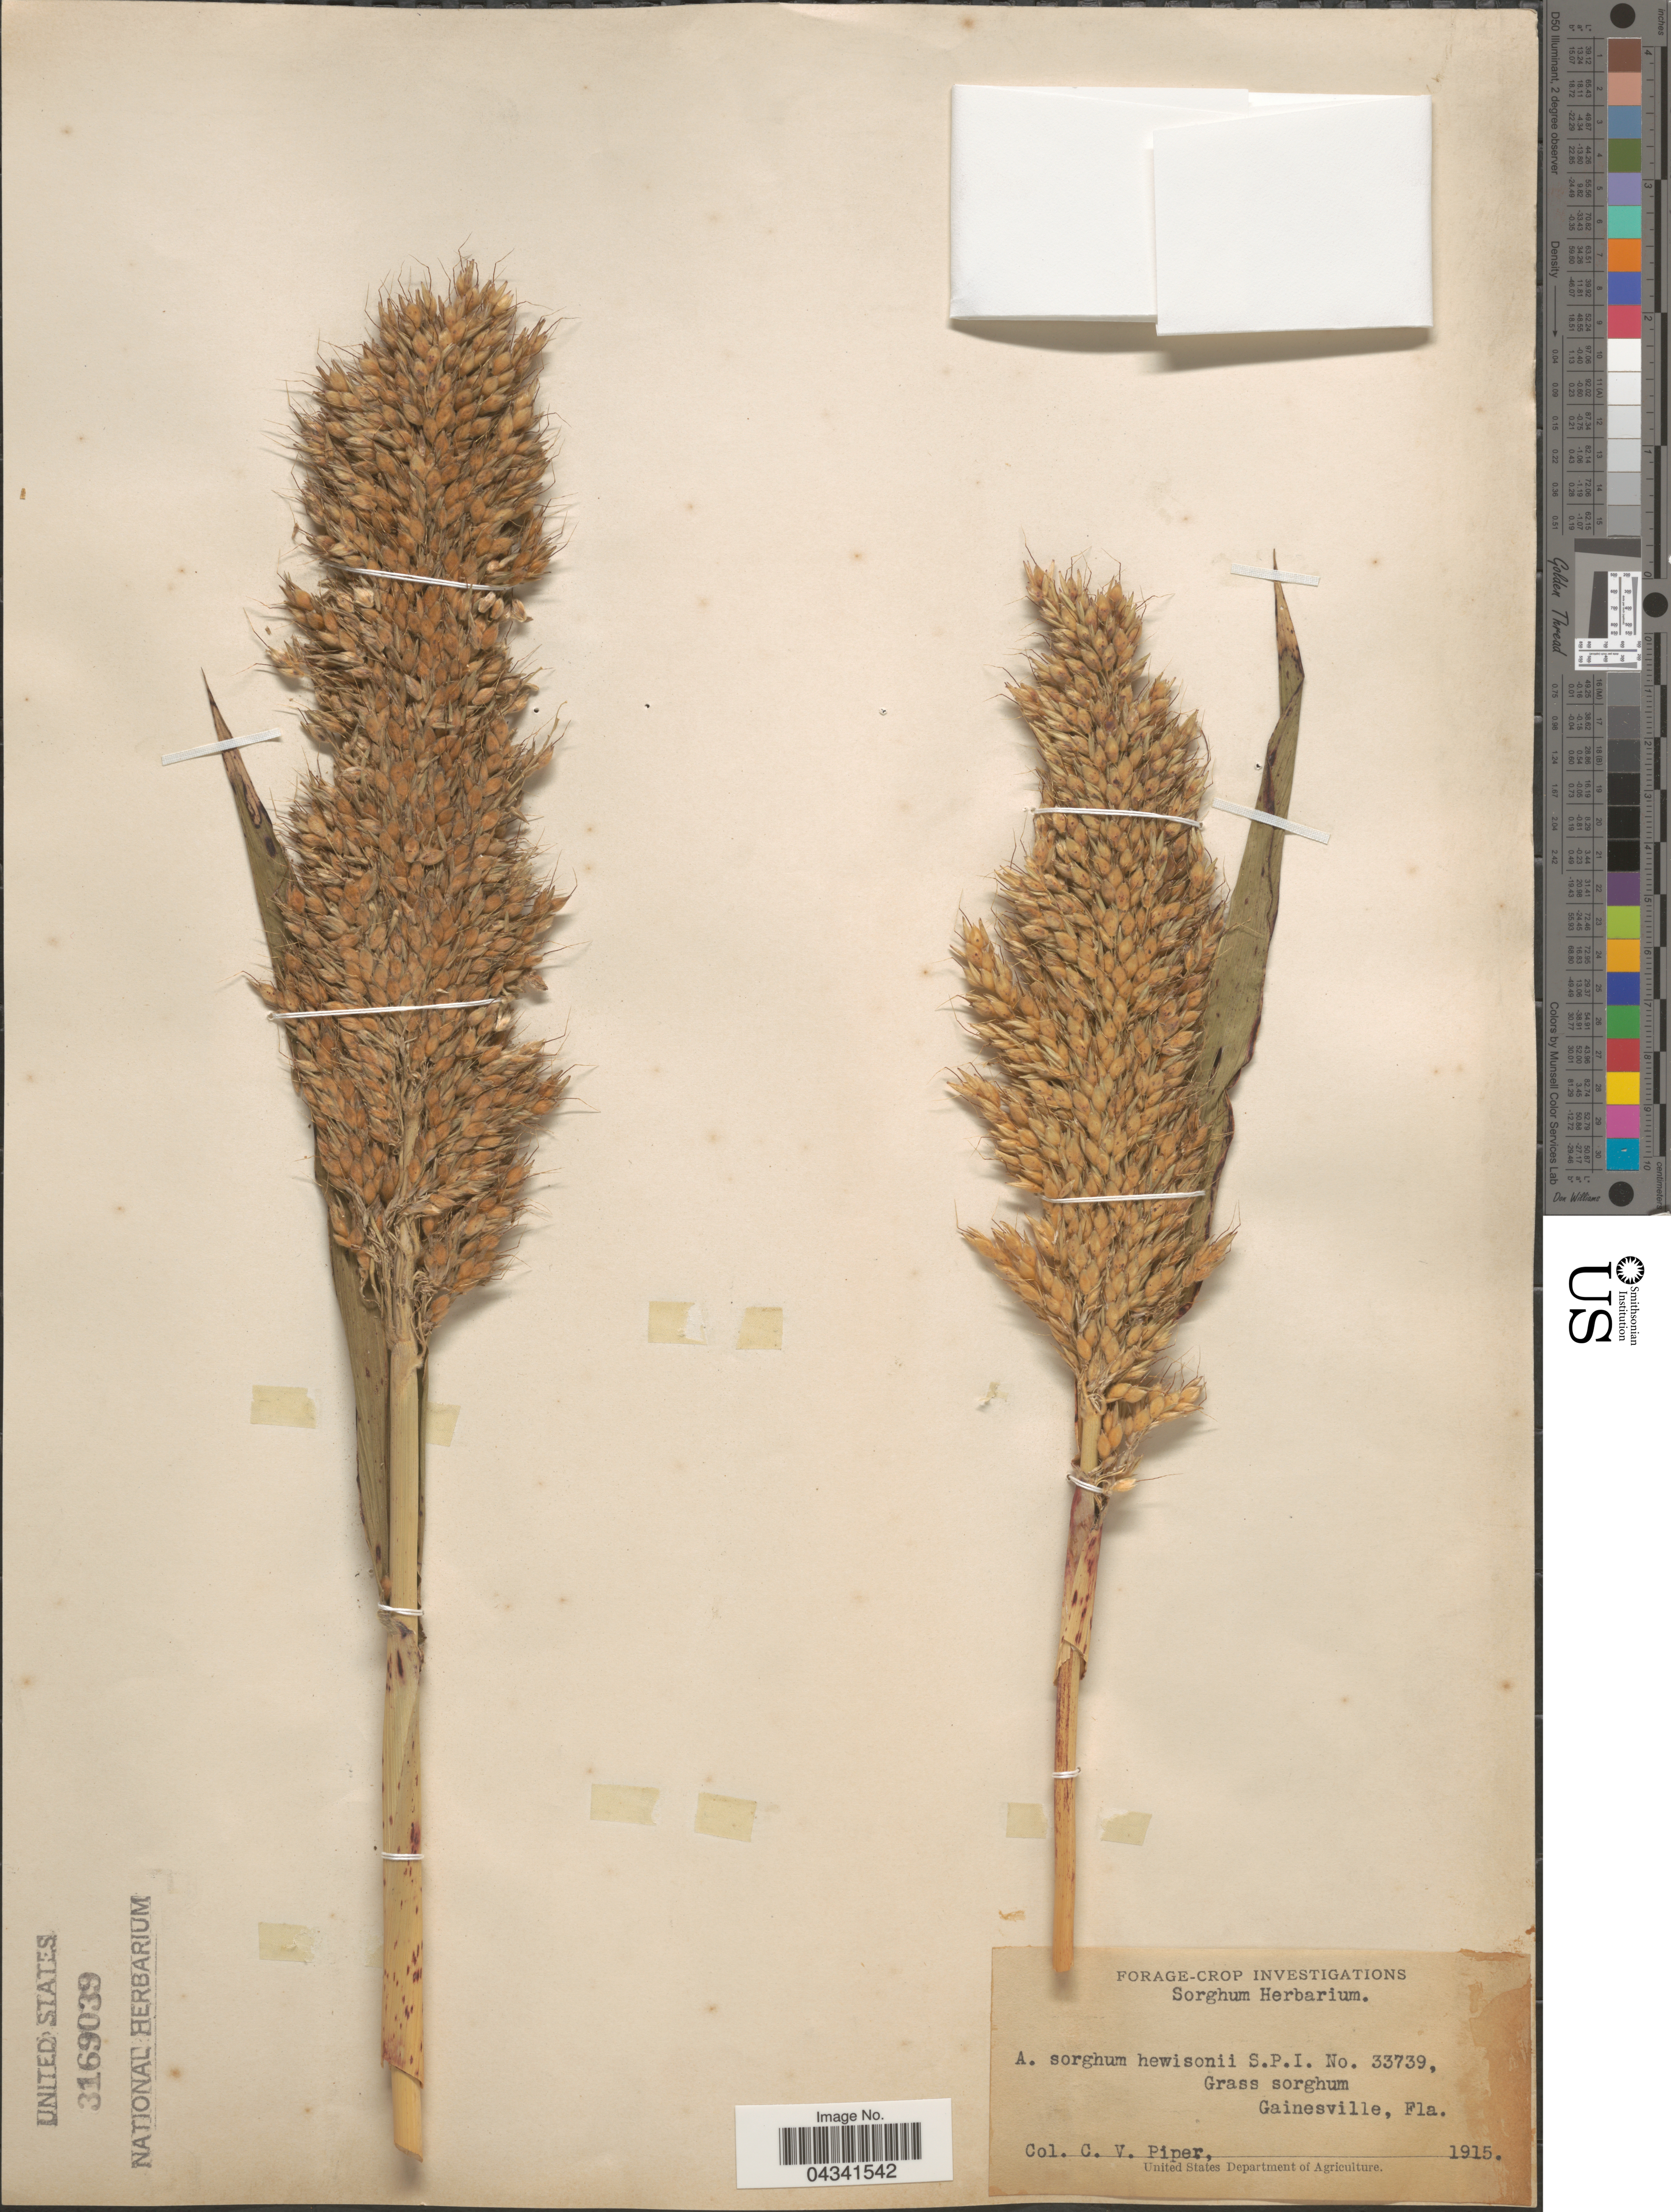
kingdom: Plantae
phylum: Tracheophyta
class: Liliopsida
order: Poales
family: Poaceae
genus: Sorghum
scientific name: Sorghum x drummondii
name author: (Nees ex Steud.) Millsp. & Chase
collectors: C. V. Piper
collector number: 33739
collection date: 1915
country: United States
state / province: Florida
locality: Gainesville.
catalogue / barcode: US 3169039